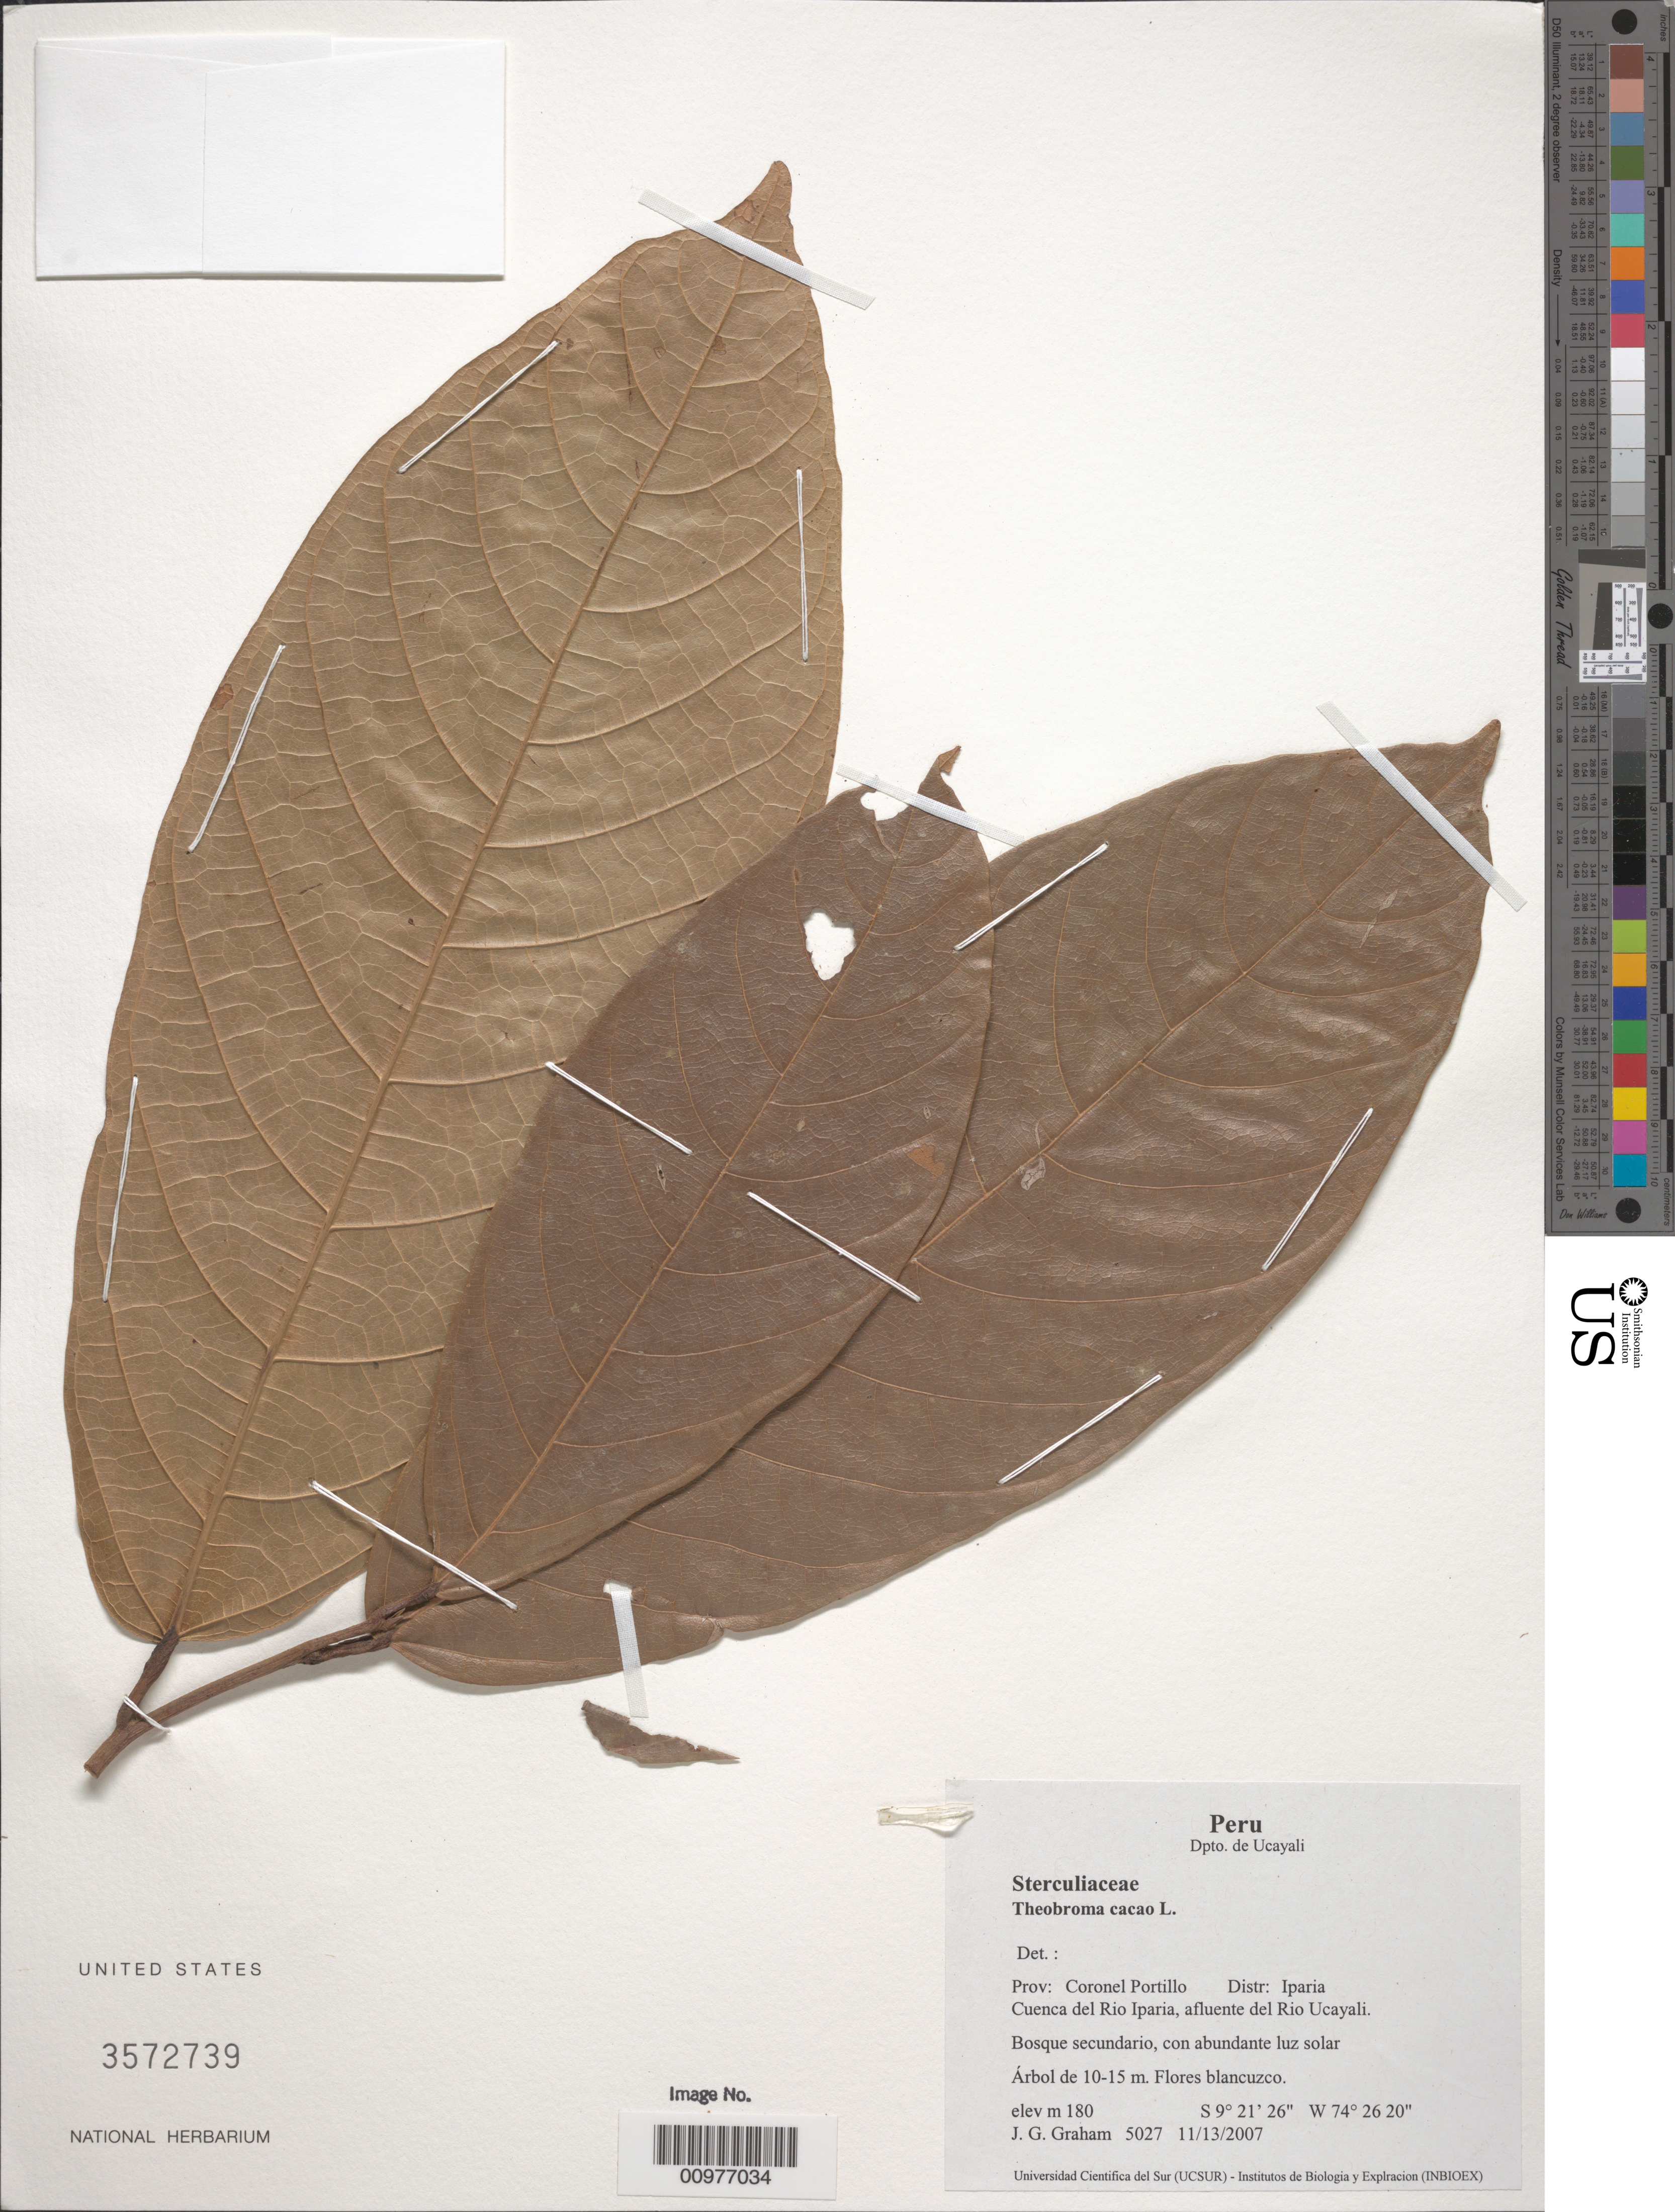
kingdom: Plantae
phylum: Tracheophyta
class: Magnoliopsida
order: Malvales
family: Malvaceae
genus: Theobroma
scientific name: Theobroma cacao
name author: L.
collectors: J. G. Graham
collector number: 5027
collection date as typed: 11/13/2007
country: Peru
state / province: Ucayali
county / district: Coronel Portillo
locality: Ucayali dept. Cuenca del Rio Iparia, afluente del Rio Ucayali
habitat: bosque secundario, con abundante luz solar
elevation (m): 180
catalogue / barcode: US 3572739